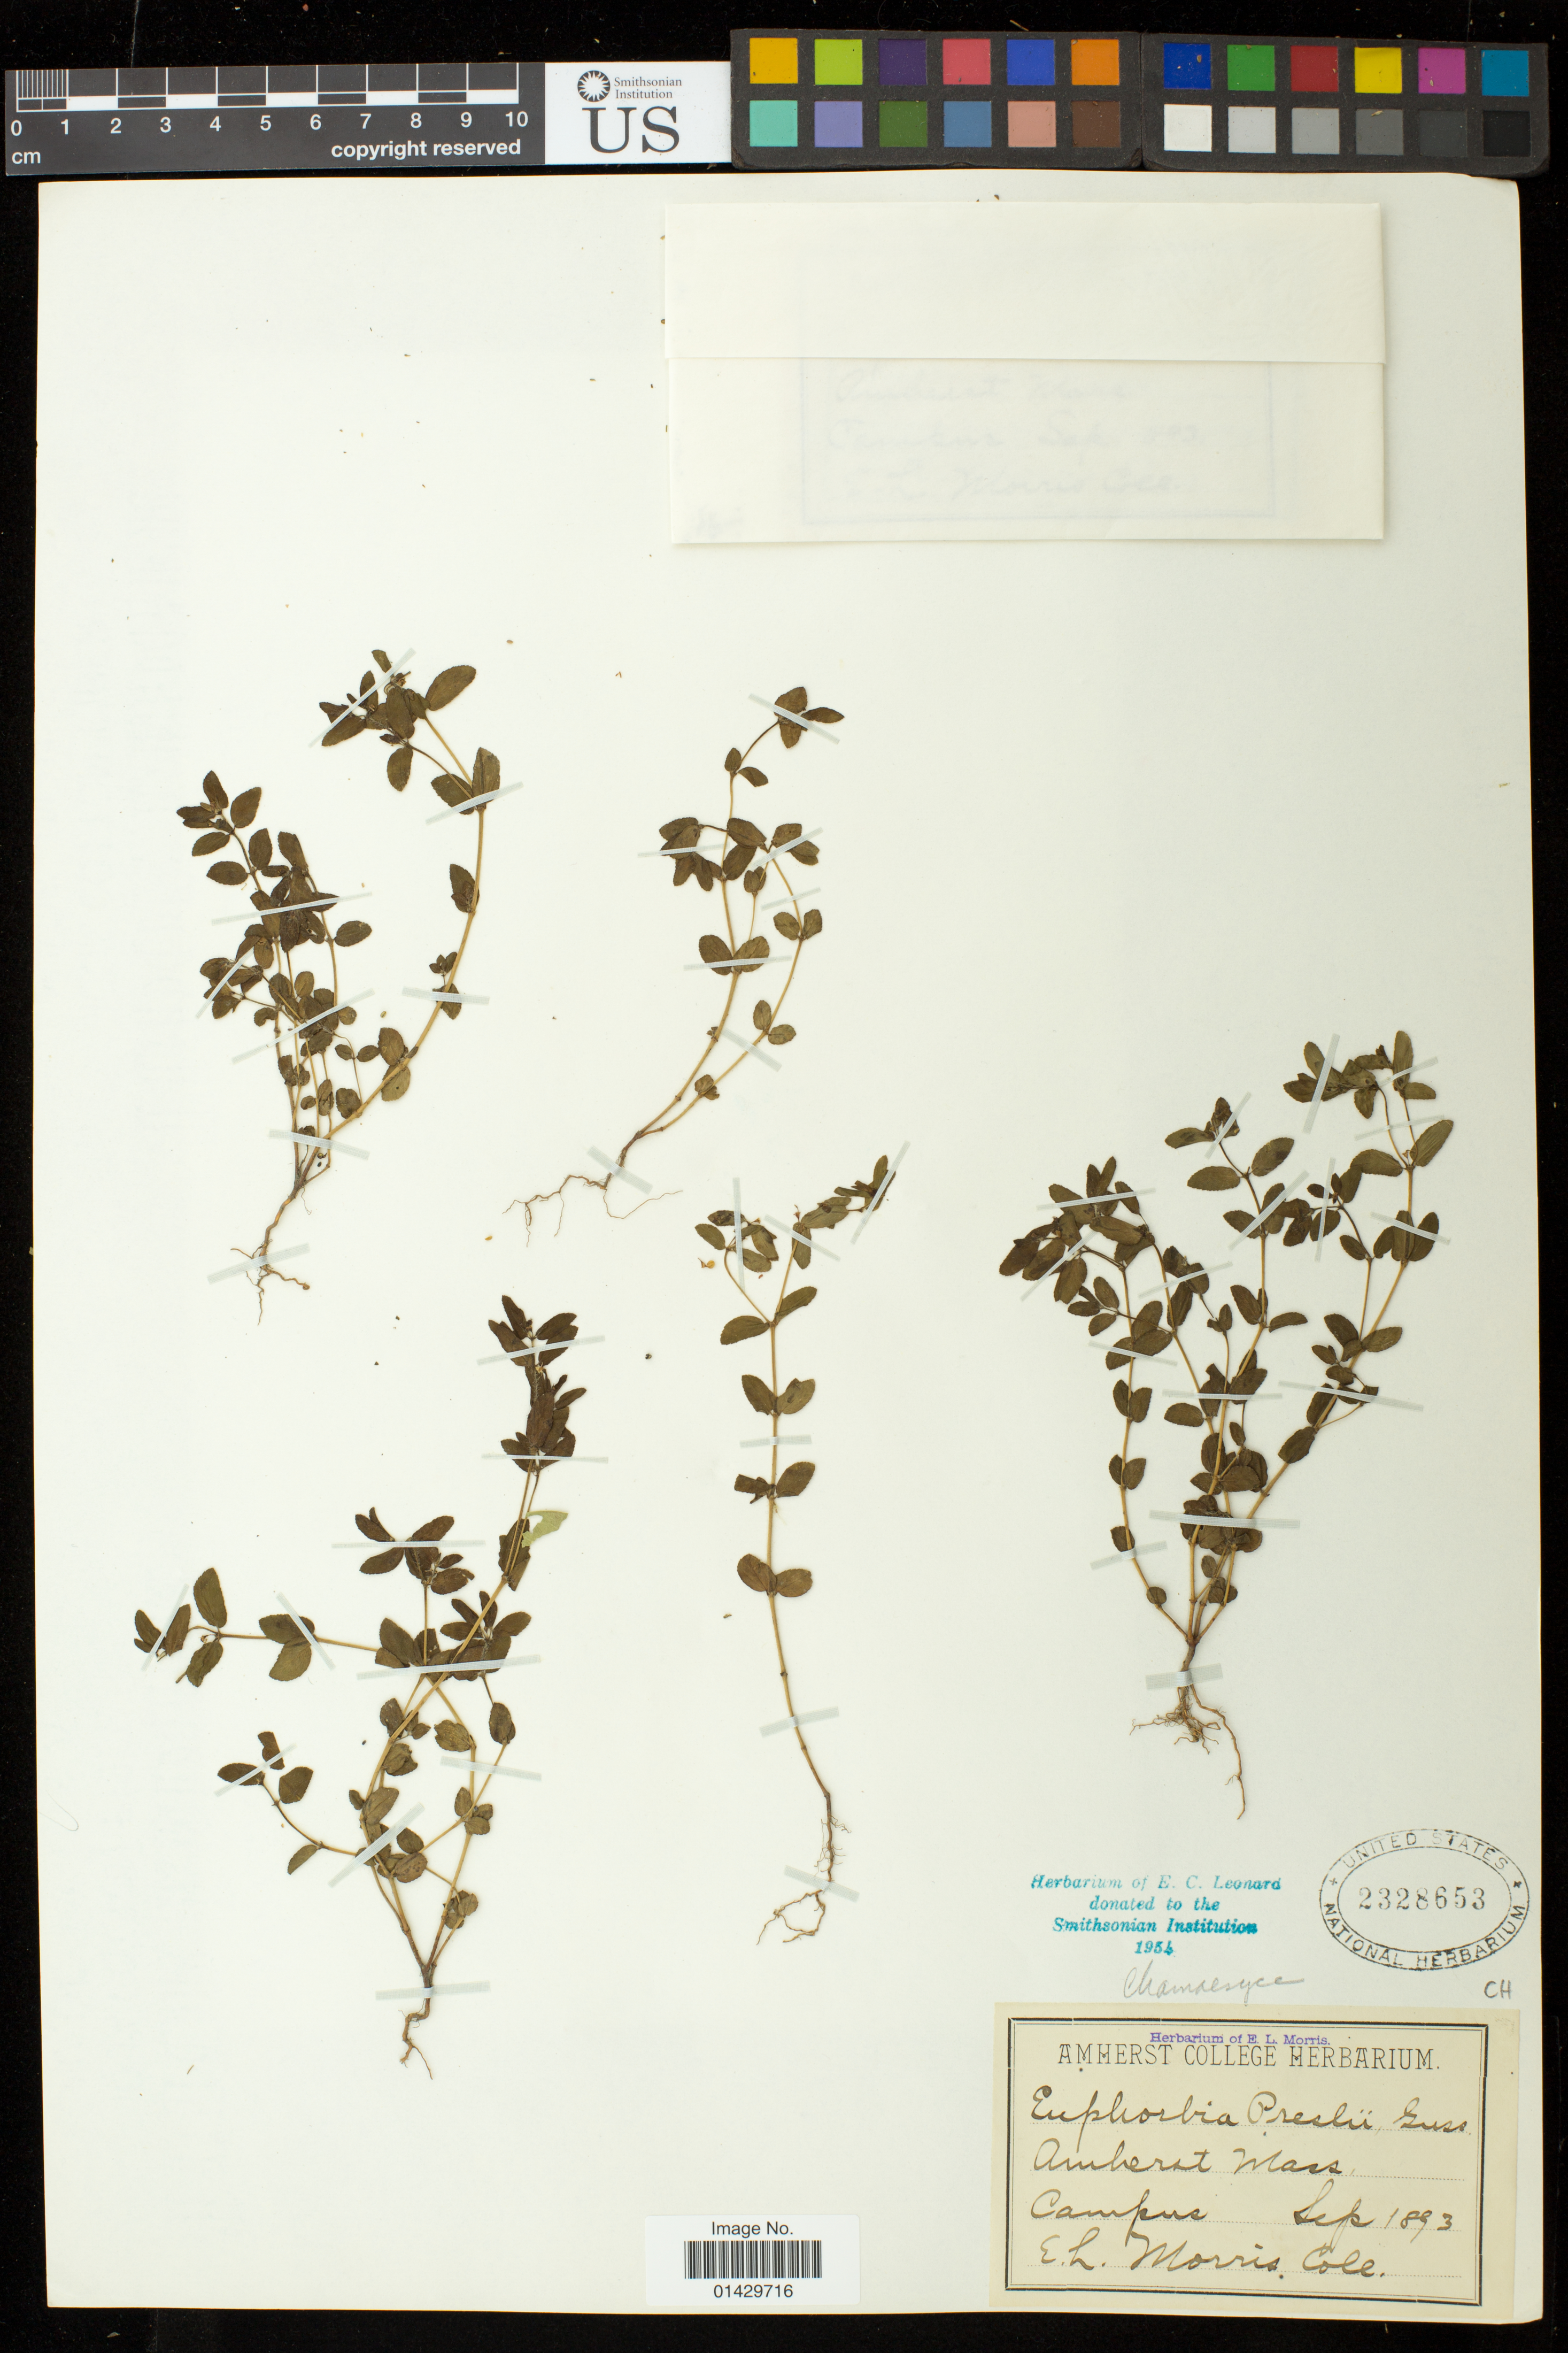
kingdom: Plantae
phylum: Tracheophyta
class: Magnoliopsida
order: Malpighiales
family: Euphorbiaceae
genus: Euphorbia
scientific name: Euphorbia sp.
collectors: E. L. Morris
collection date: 1883-09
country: United States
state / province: Massachusetts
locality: Amerherst campus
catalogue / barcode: US 2328653